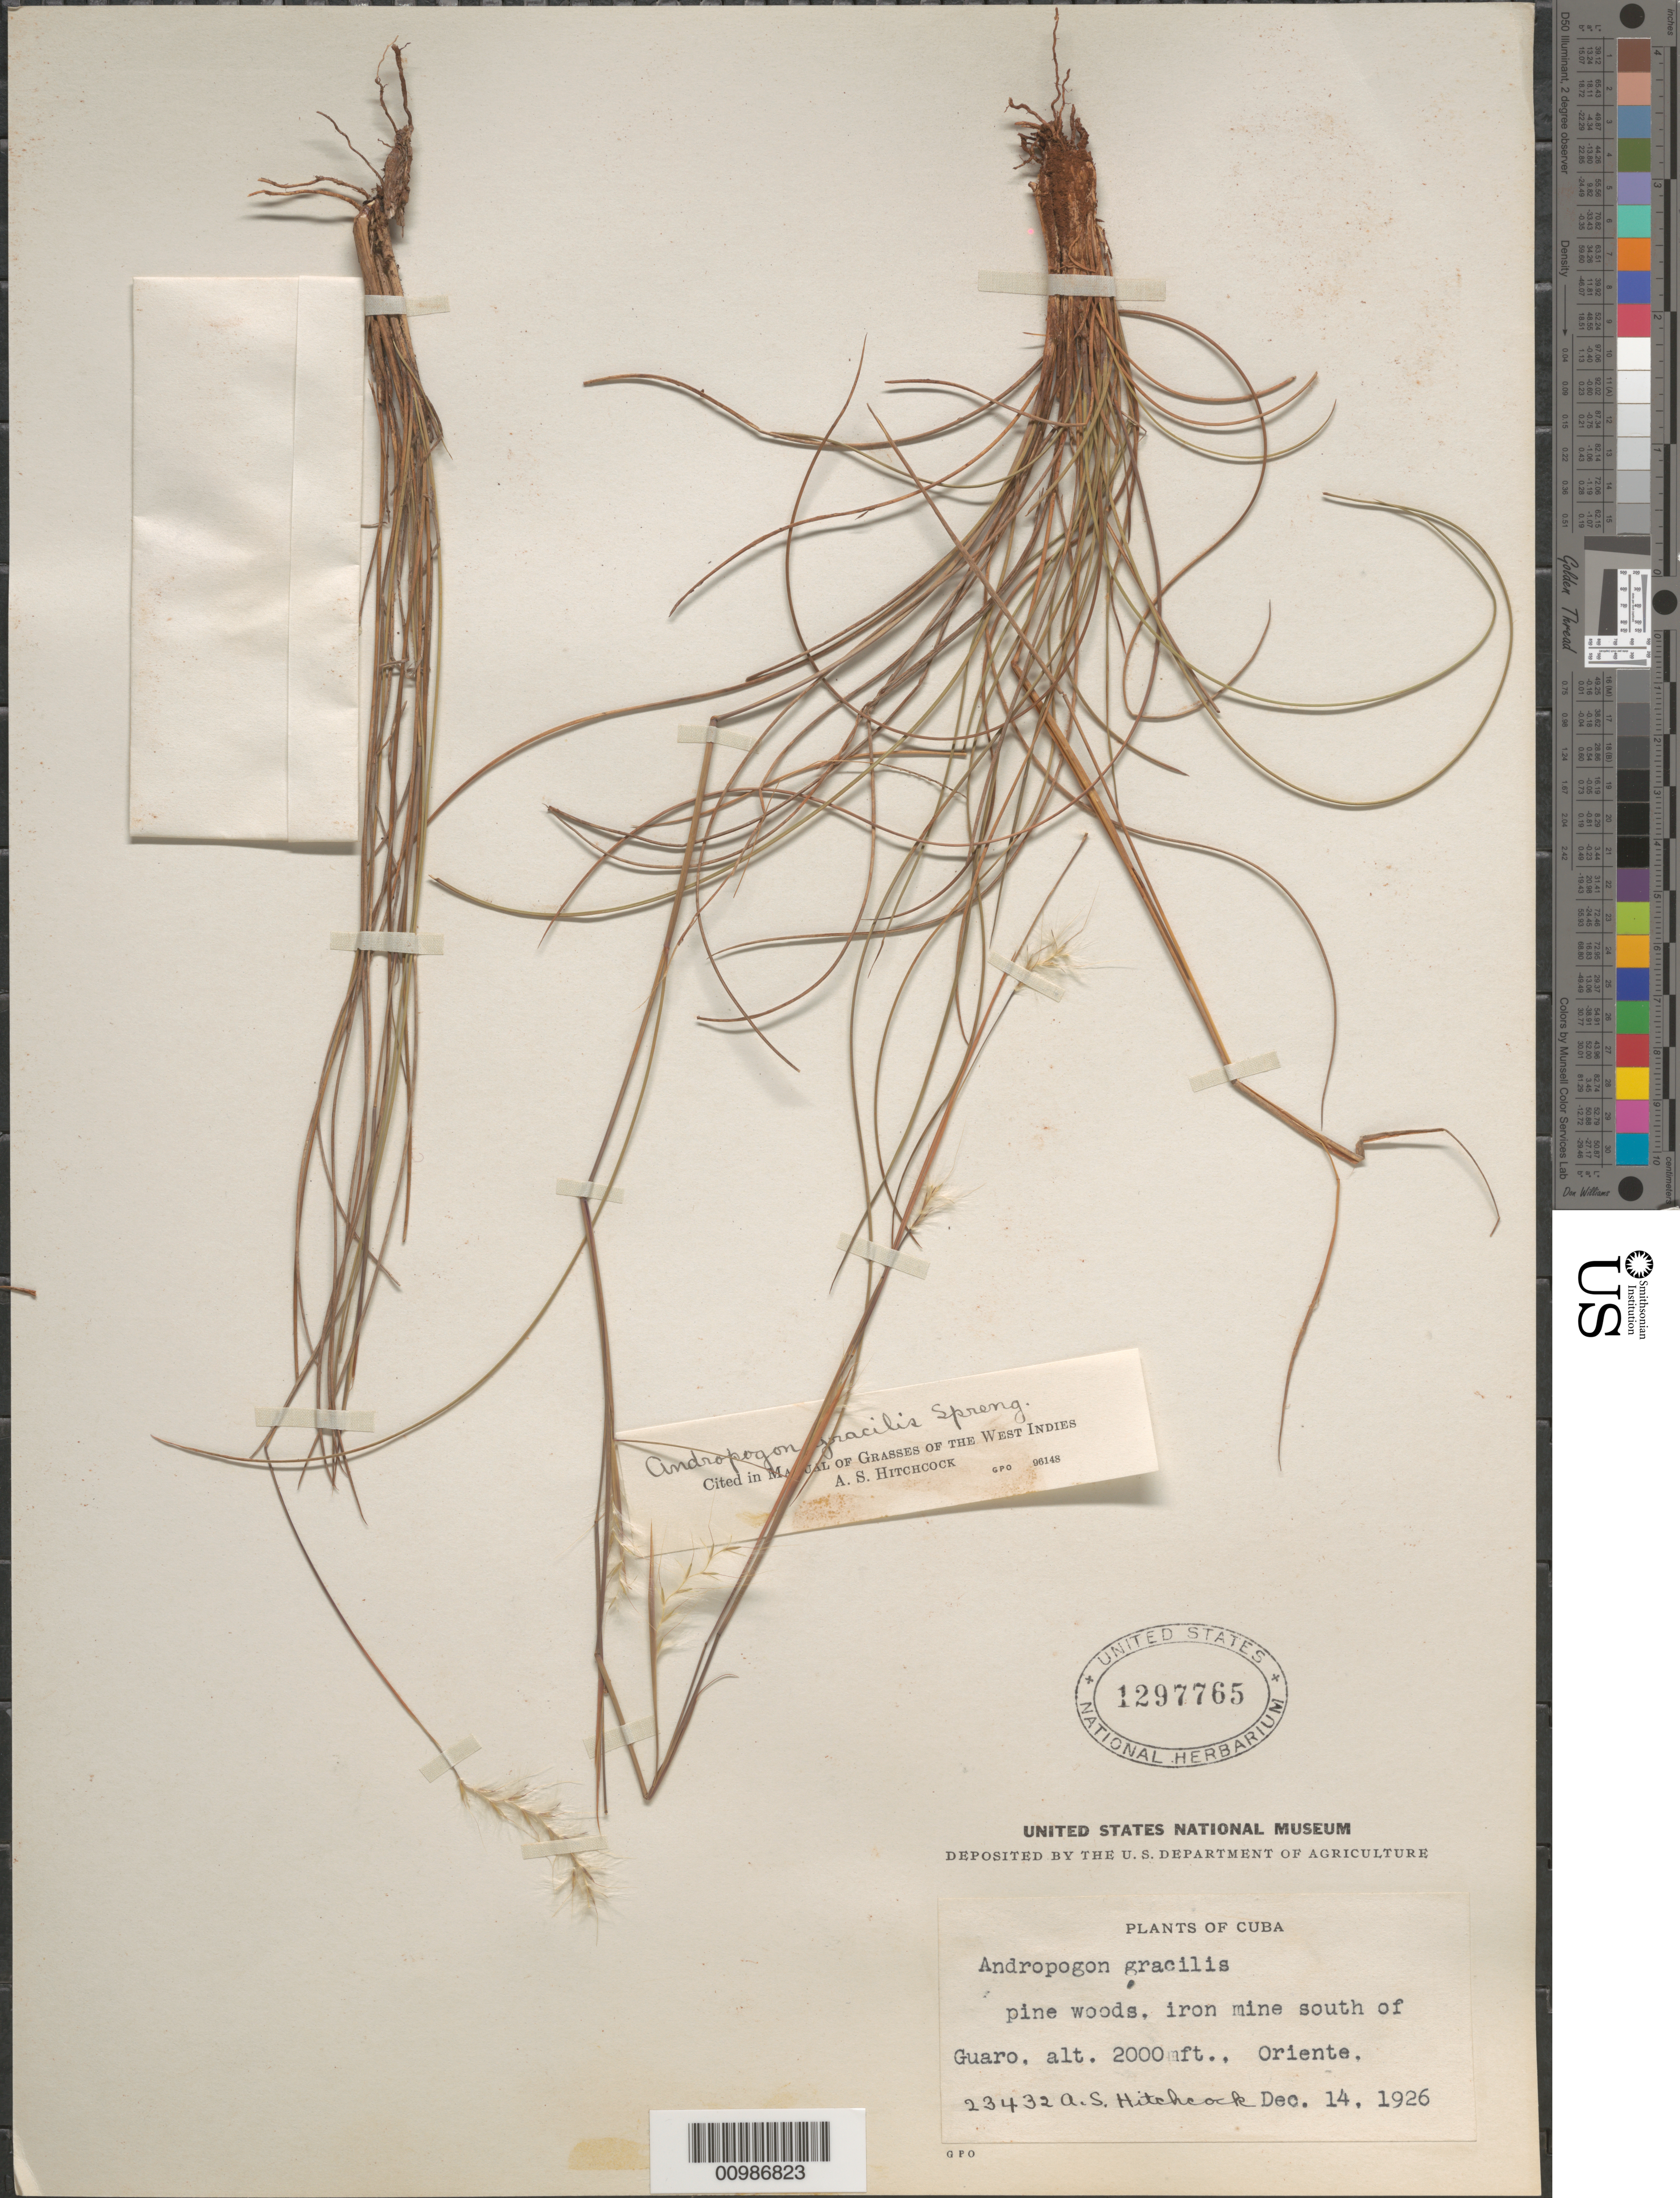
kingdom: Plantae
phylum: Tracheophyta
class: Liliopsida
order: Poales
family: Poaceae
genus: Andropogon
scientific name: Andropogon gracilis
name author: Spreng.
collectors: A. S. Hitchcock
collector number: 23432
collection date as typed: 14 Dec 1926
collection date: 1926-12-14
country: Cuba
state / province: Oriente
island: Cuba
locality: Iron mine south of Guaro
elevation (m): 610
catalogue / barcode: US 1297765